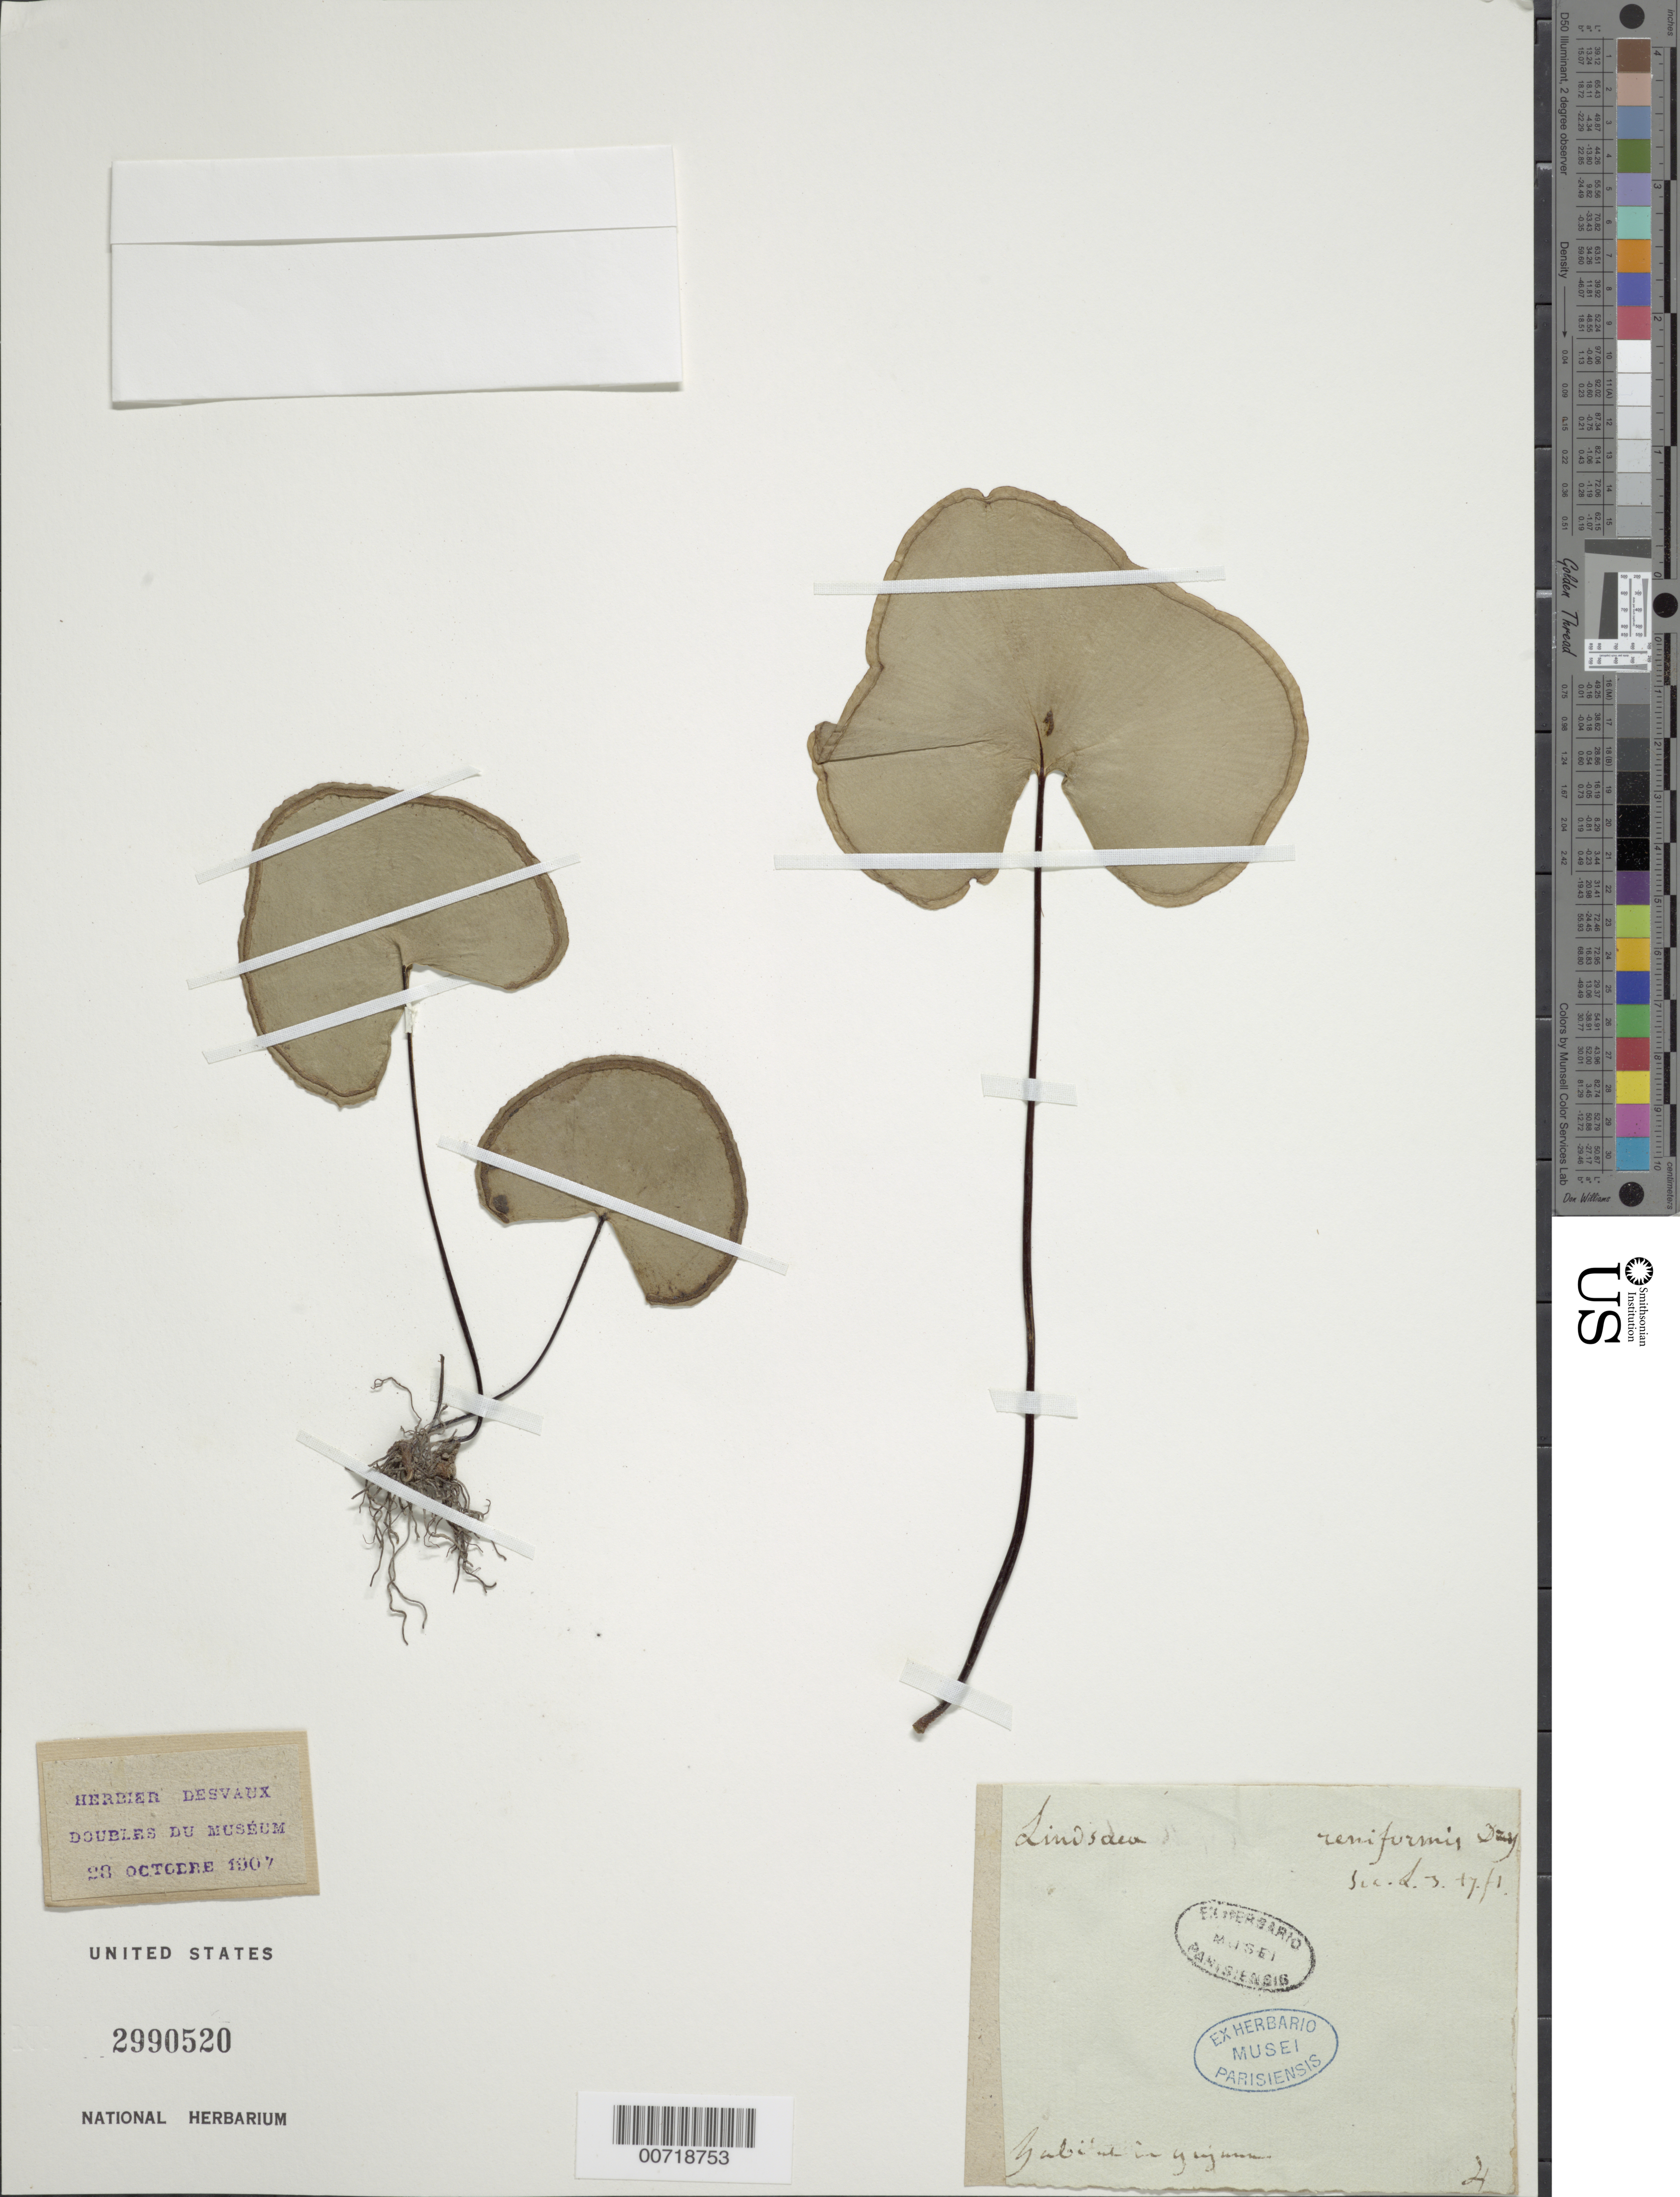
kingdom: Plantae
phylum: Tracheophyta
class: Polypodiopsida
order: Polypodiales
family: Lindsaeaceae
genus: Lindsaea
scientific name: Lindsaea reniformis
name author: Dryand.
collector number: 4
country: French Guiana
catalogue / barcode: US 2990520